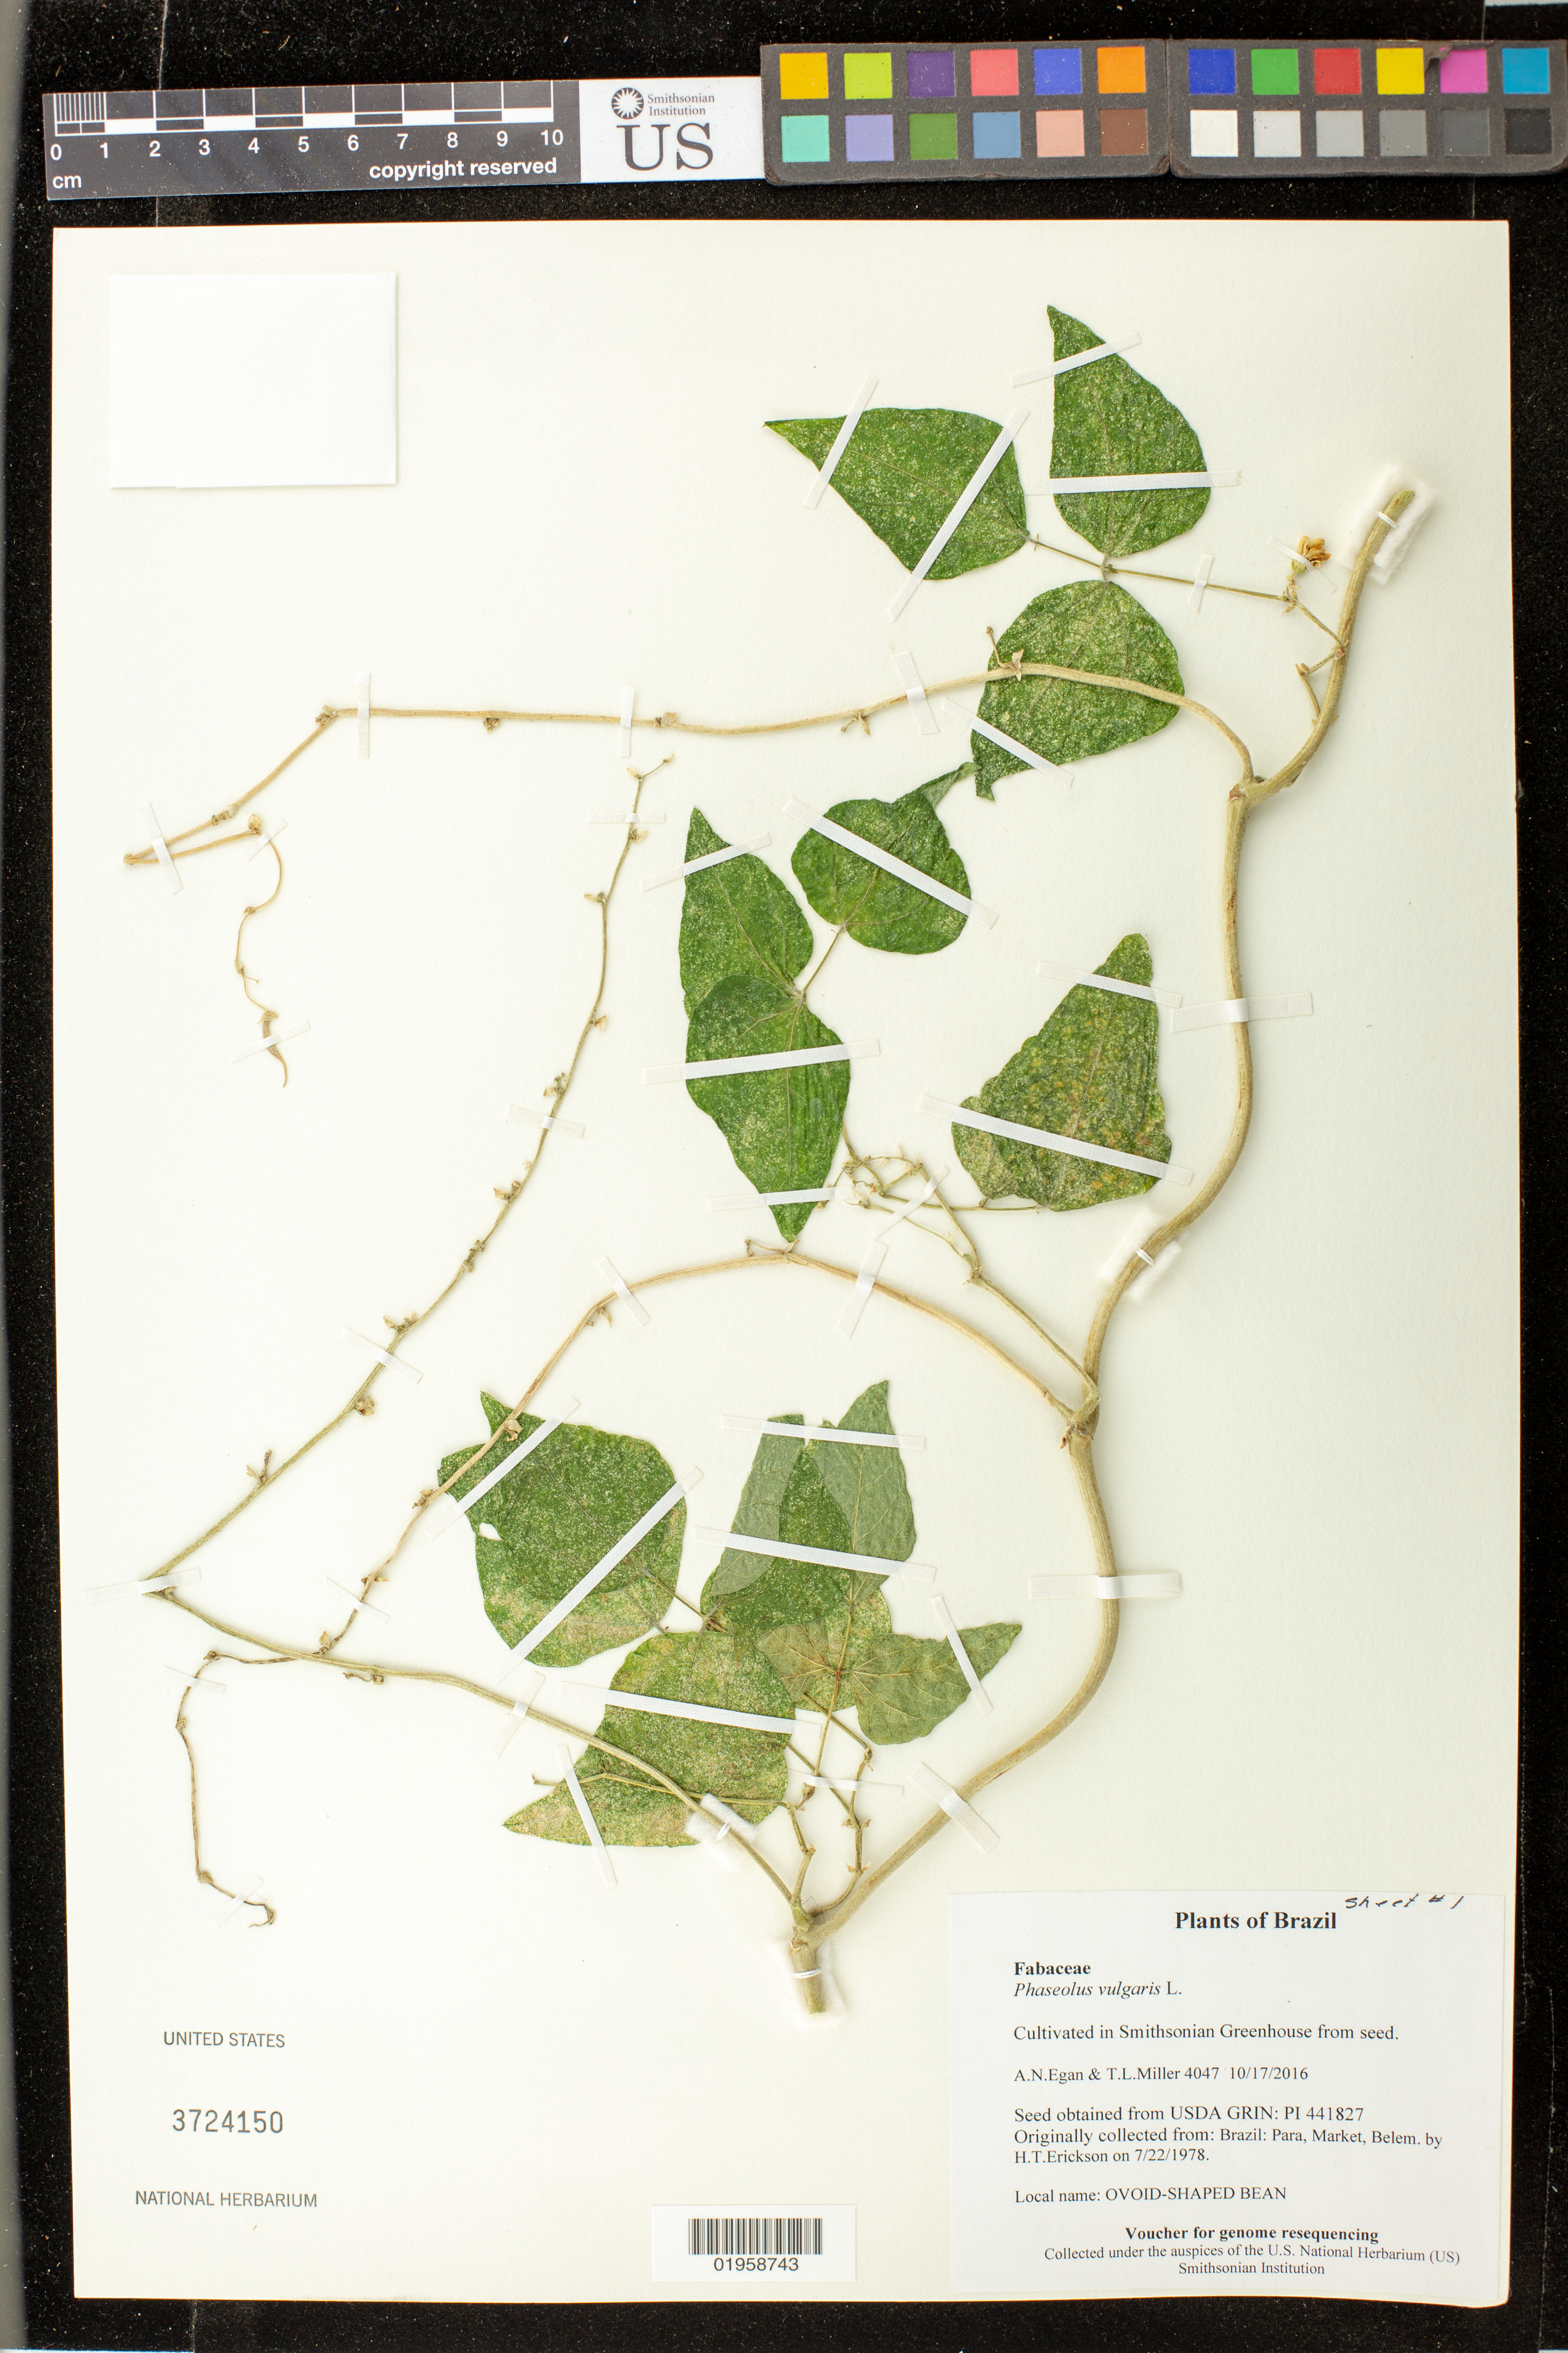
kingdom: Plantae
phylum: Tracheophyta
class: Magnoliopsida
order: Fabales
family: Fabaceae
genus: Phaseolus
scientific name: Phaseolus vulgaris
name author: L.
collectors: A. N. Egan & T. L. Miller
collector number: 4047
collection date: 2016-10-17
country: United States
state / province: Maryland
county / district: Prince George's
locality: Smithsonian's Museum Support Ctr; 4210 Suitland Pkwy., NMNH Botany Research Greenhouses. Suitland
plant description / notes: Originally collected in Brazil, Para, Market, Belem, on 1978-07-18. H.T.Erickson (collector); Grown from seed acquired from the USDA's GRIN seed bank.; Ovoid-Shaped Bean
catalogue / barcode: US 3724150